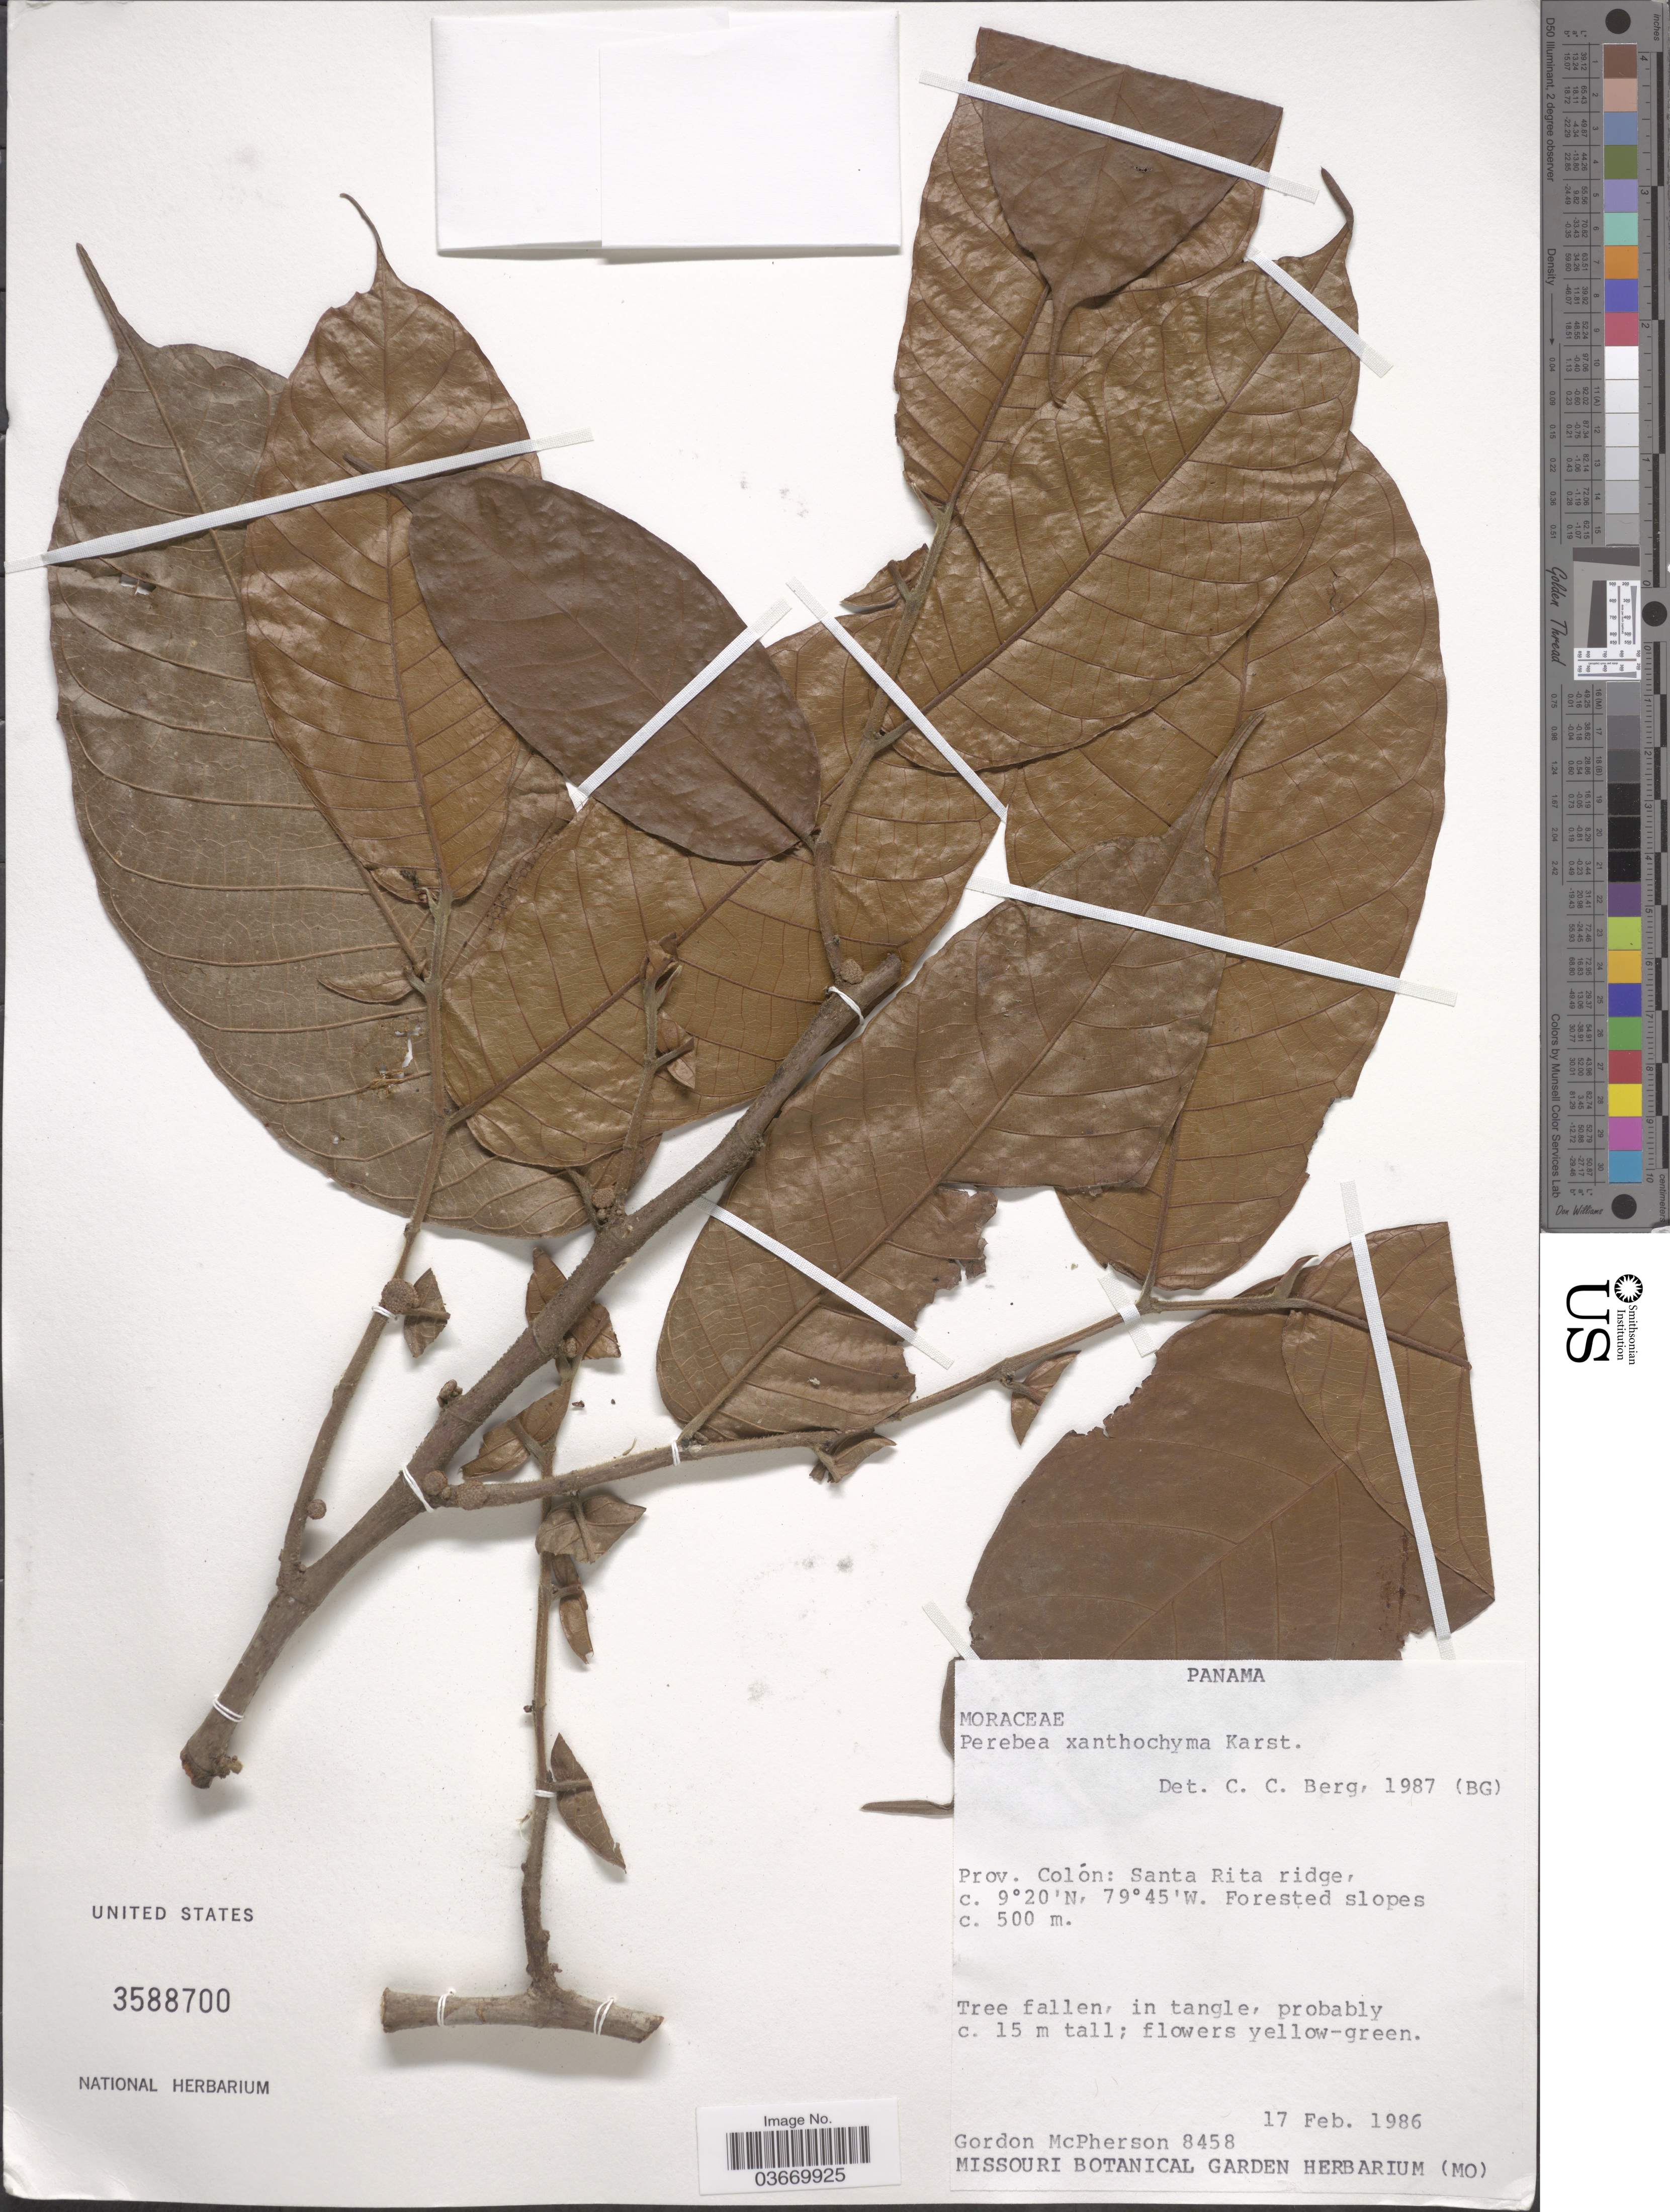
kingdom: Plantae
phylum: Tracheophyta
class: Magnoliopsida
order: Rosales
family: Moraceae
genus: Perebea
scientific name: Perebea xanthochyma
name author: H. Karst.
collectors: G. McPherson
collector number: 8458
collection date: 1986-01-17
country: Panama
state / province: Colón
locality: Santa Rita ridge.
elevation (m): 500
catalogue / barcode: US 3588700